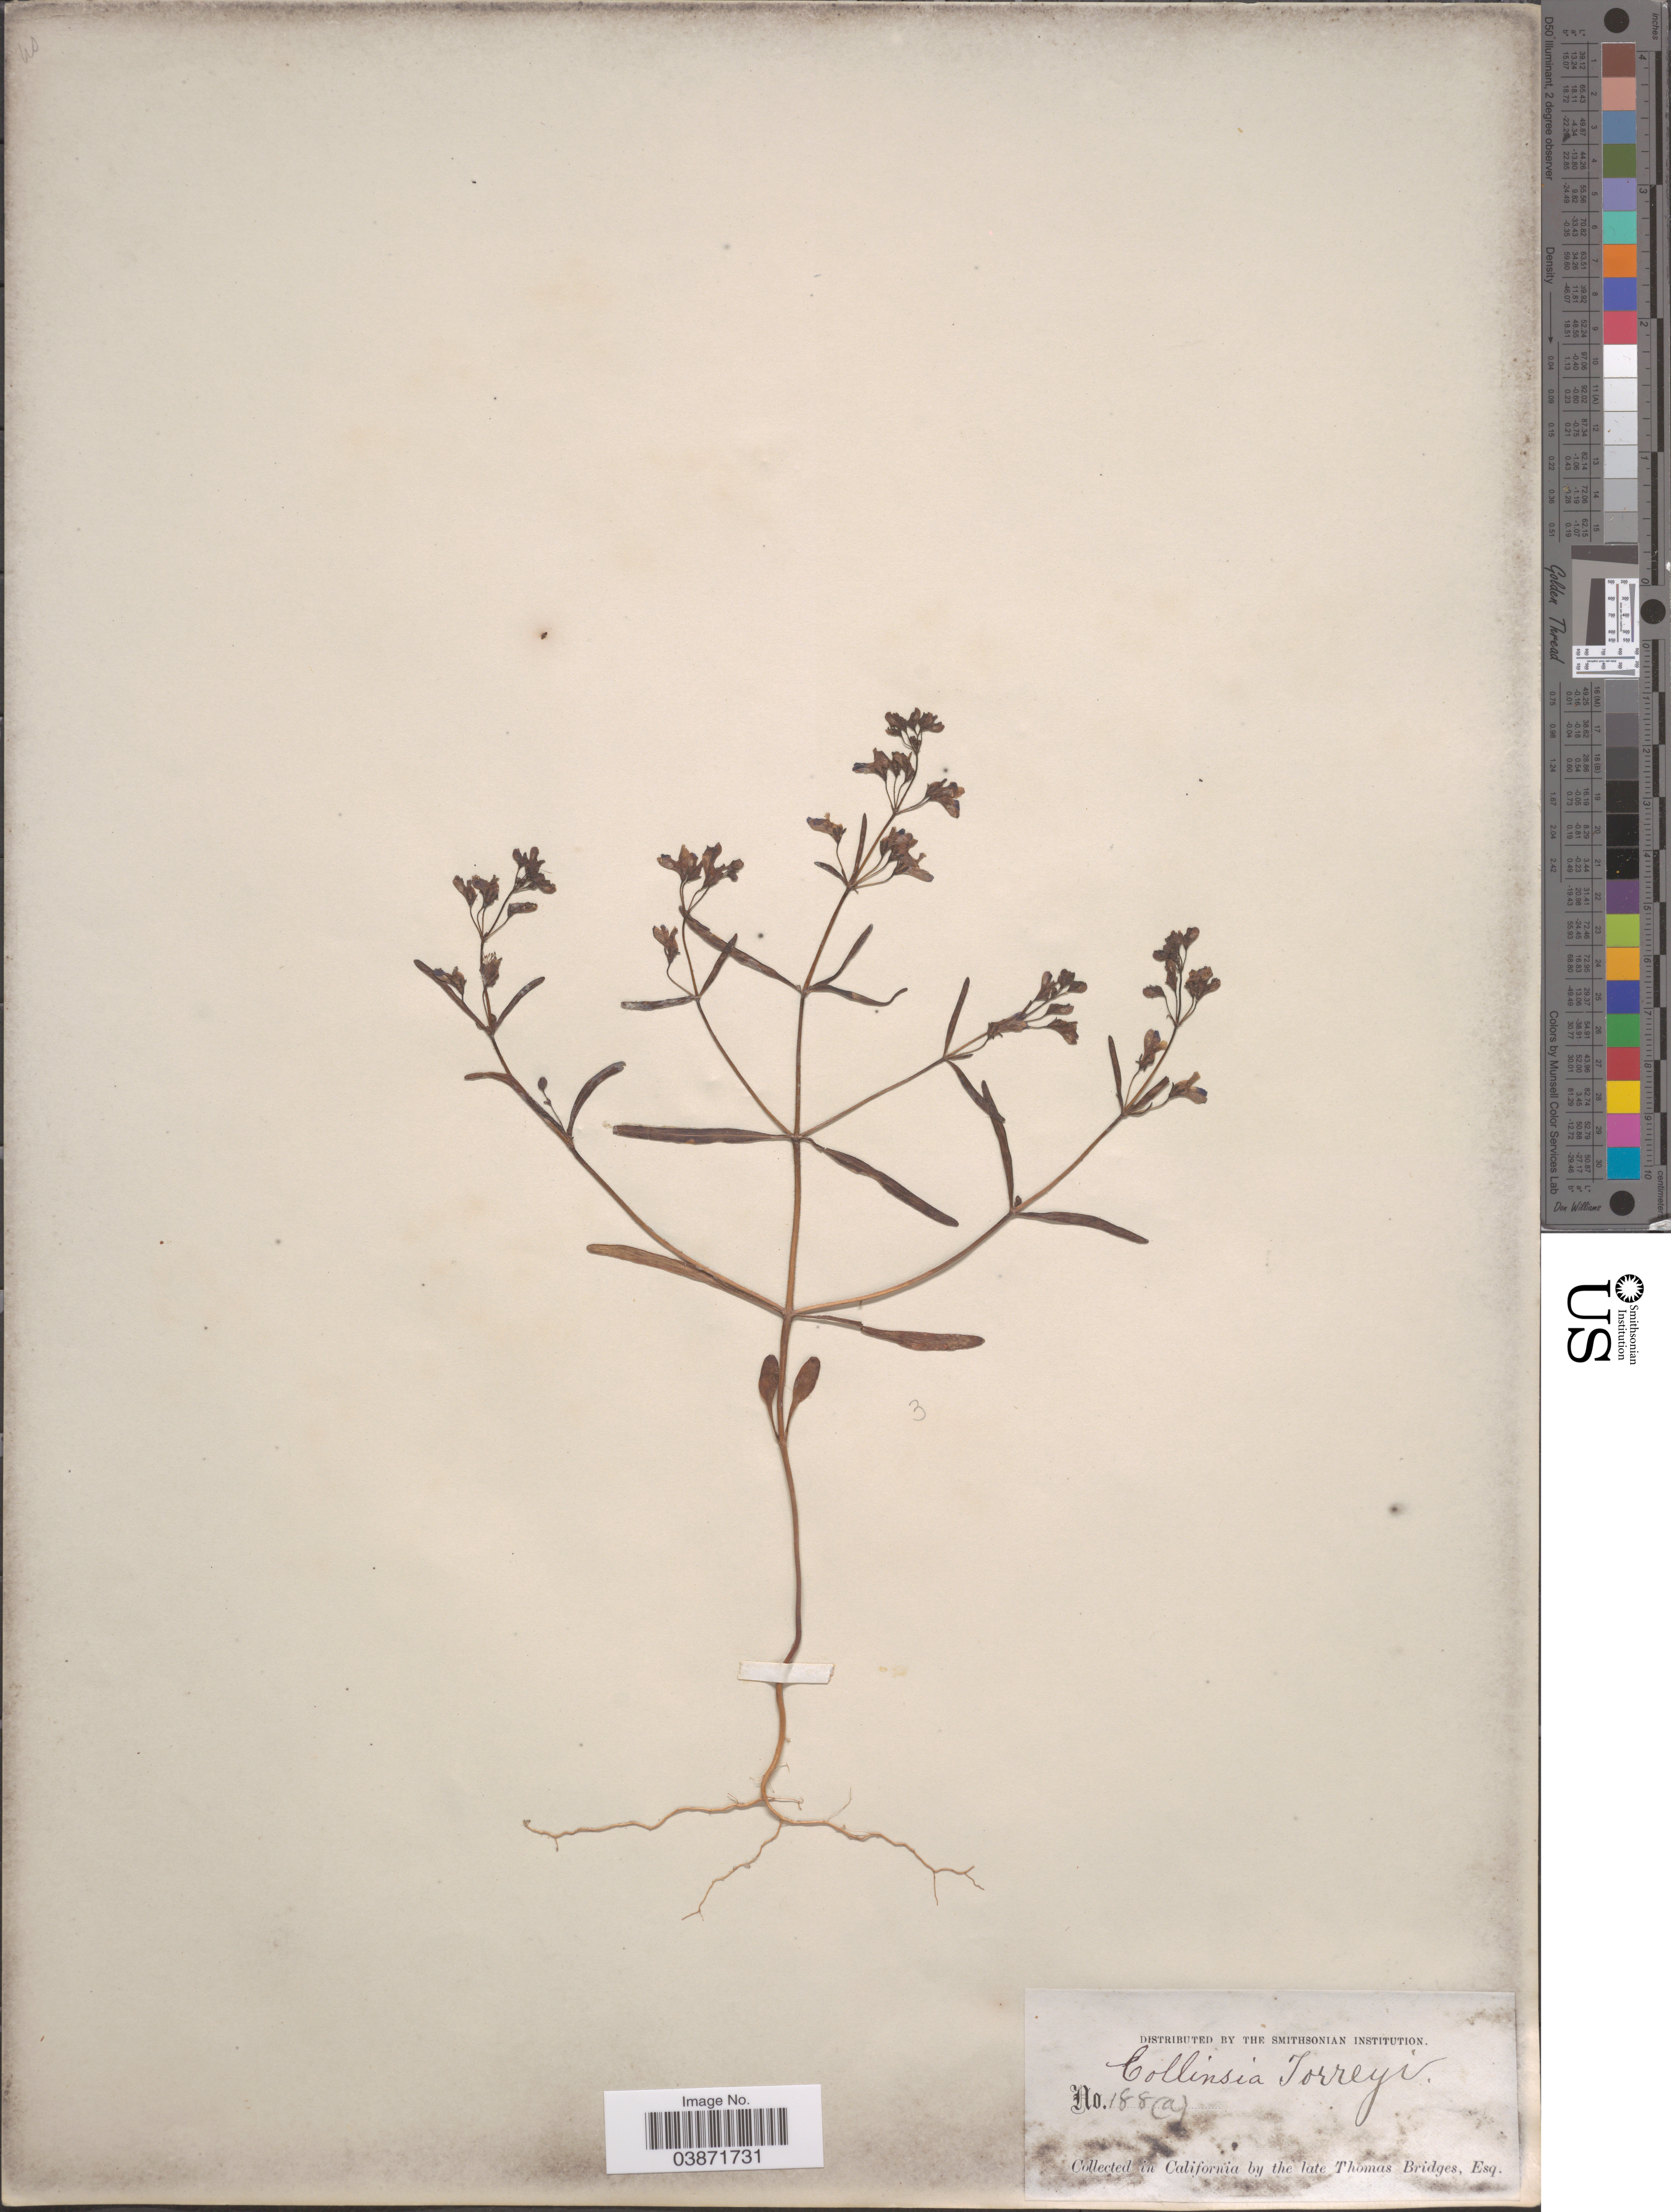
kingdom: Plantae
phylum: Tracheophyta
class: Magnoliopsida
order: Lamiales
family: Plantaginaceae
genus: Collinsia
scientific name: Collinsia torreyi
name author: A. Gray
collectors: T. Bridges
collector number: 188(a)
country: United States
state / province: California